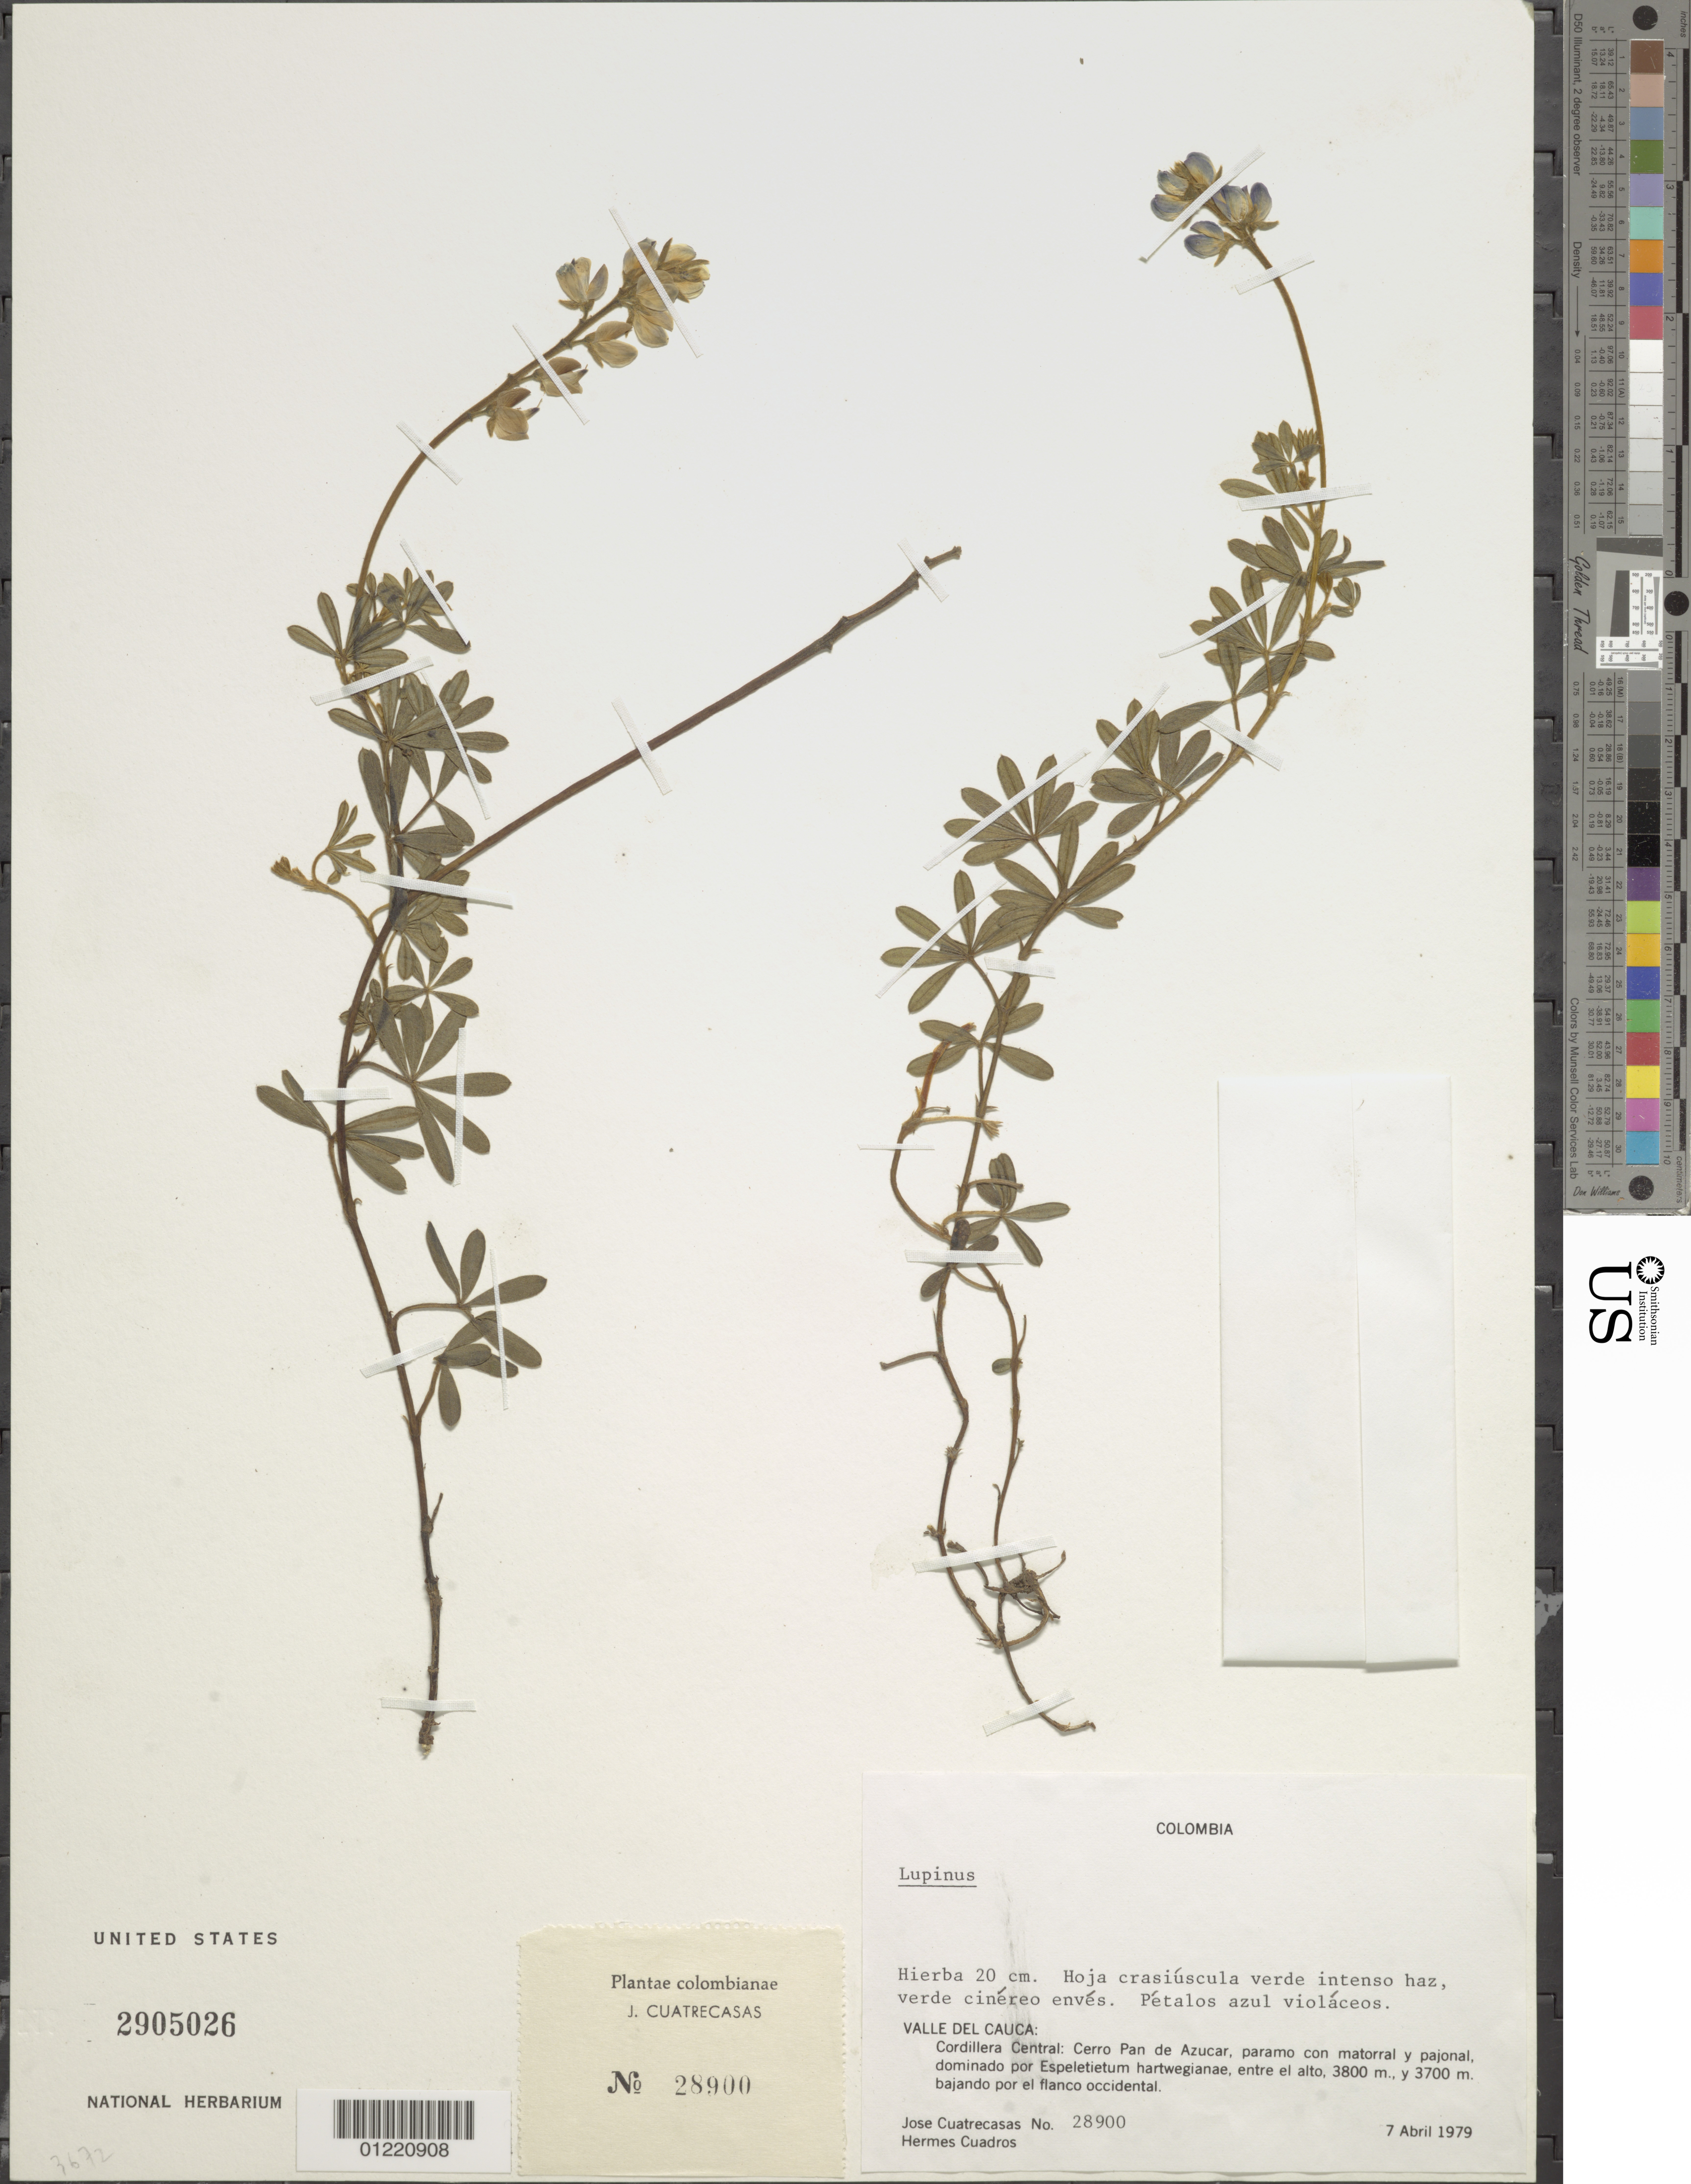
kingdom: Plantae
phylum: Tracheophyta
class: Magnoliopsida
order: Fabales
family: Fabaceae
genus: Lupinus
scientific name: Lupinus sp.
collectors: J. Cuatrecasas & H. Cuadros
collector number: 28900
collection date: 1979-04-07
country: Colombia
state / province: Valle del Cauca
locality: Cordillera Central; Cerro Pan de Azucar, paramo con matorral y pajonal, dominado por Espeletietum hartwegianae, entre el alto, bajando por el flanco occidental.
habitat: paramo con matorral y pajonal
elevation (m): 3700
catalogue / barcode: US 2905026